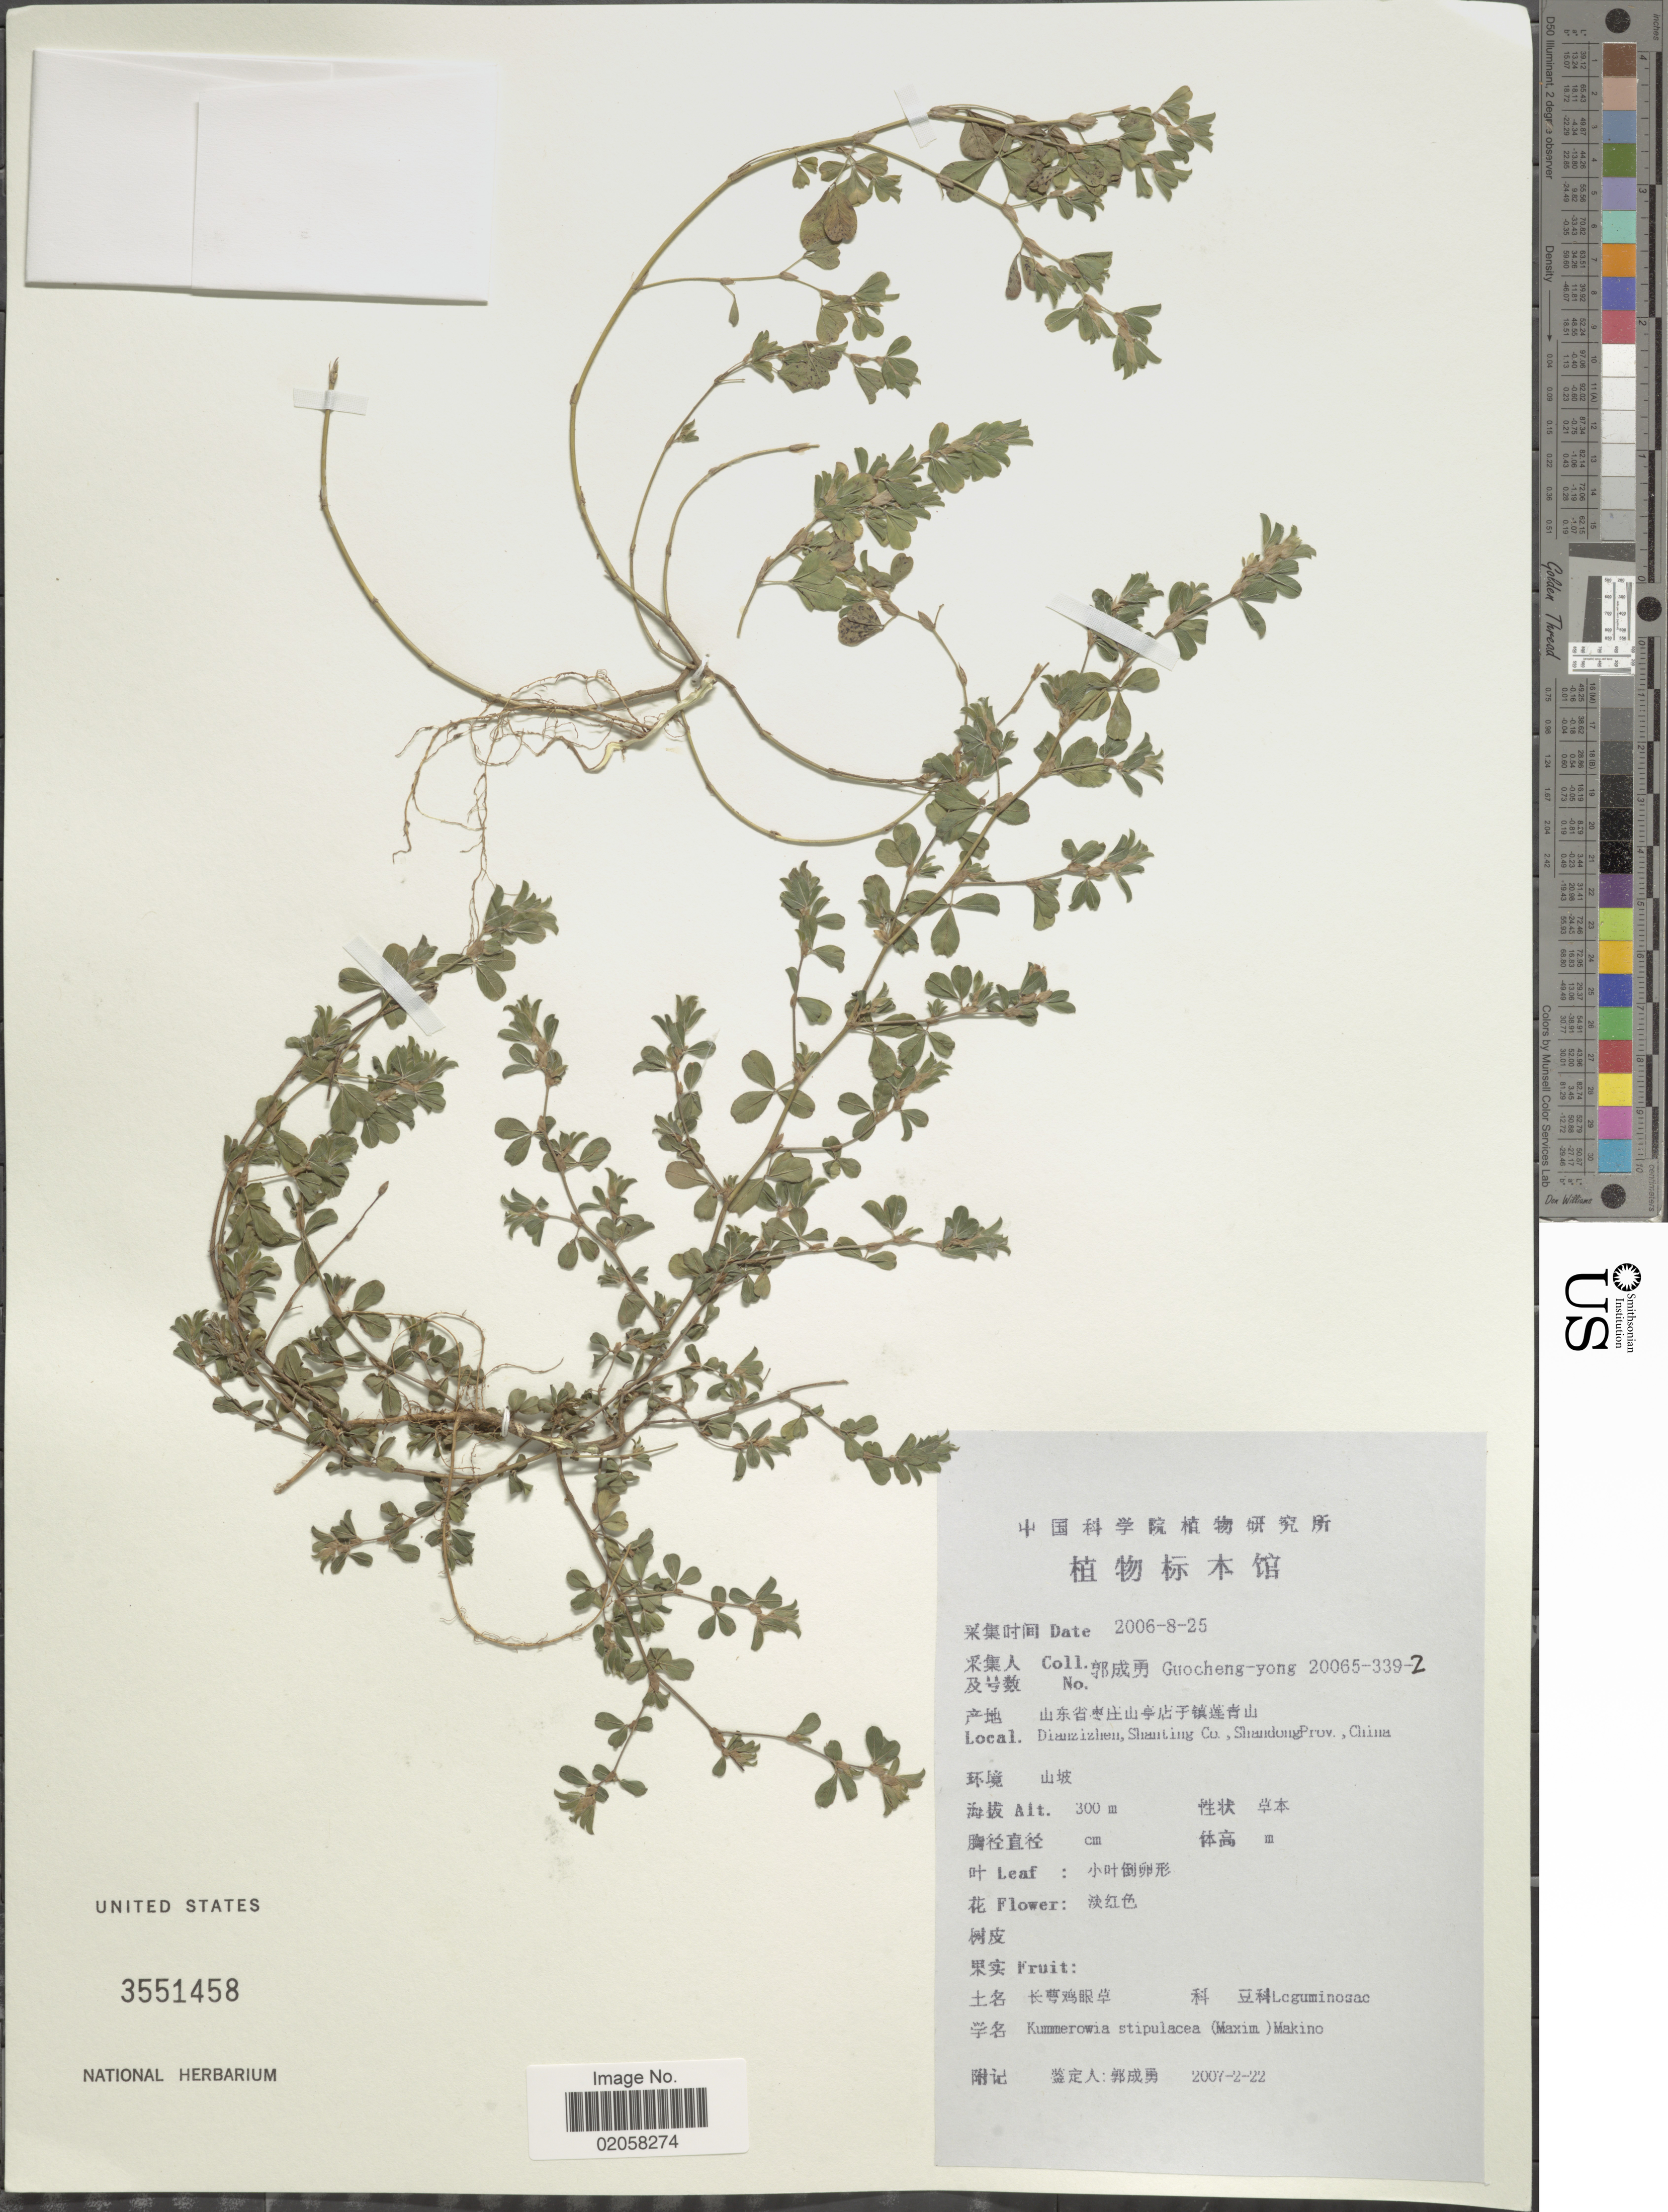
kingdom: Plantae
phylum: Tracheophyta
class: Magnoliopsida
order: Fabales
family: Fabaceae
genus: Kummerowia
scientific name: Kummerowia stipulacea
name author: (Maxim.) Makino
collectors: Guo cheng-yong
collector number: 20065-339-2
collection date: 2006-08-25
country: China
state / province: Shandong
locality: Dianzizhen, Shanting Co.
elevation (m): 300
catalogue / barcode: US 3551458